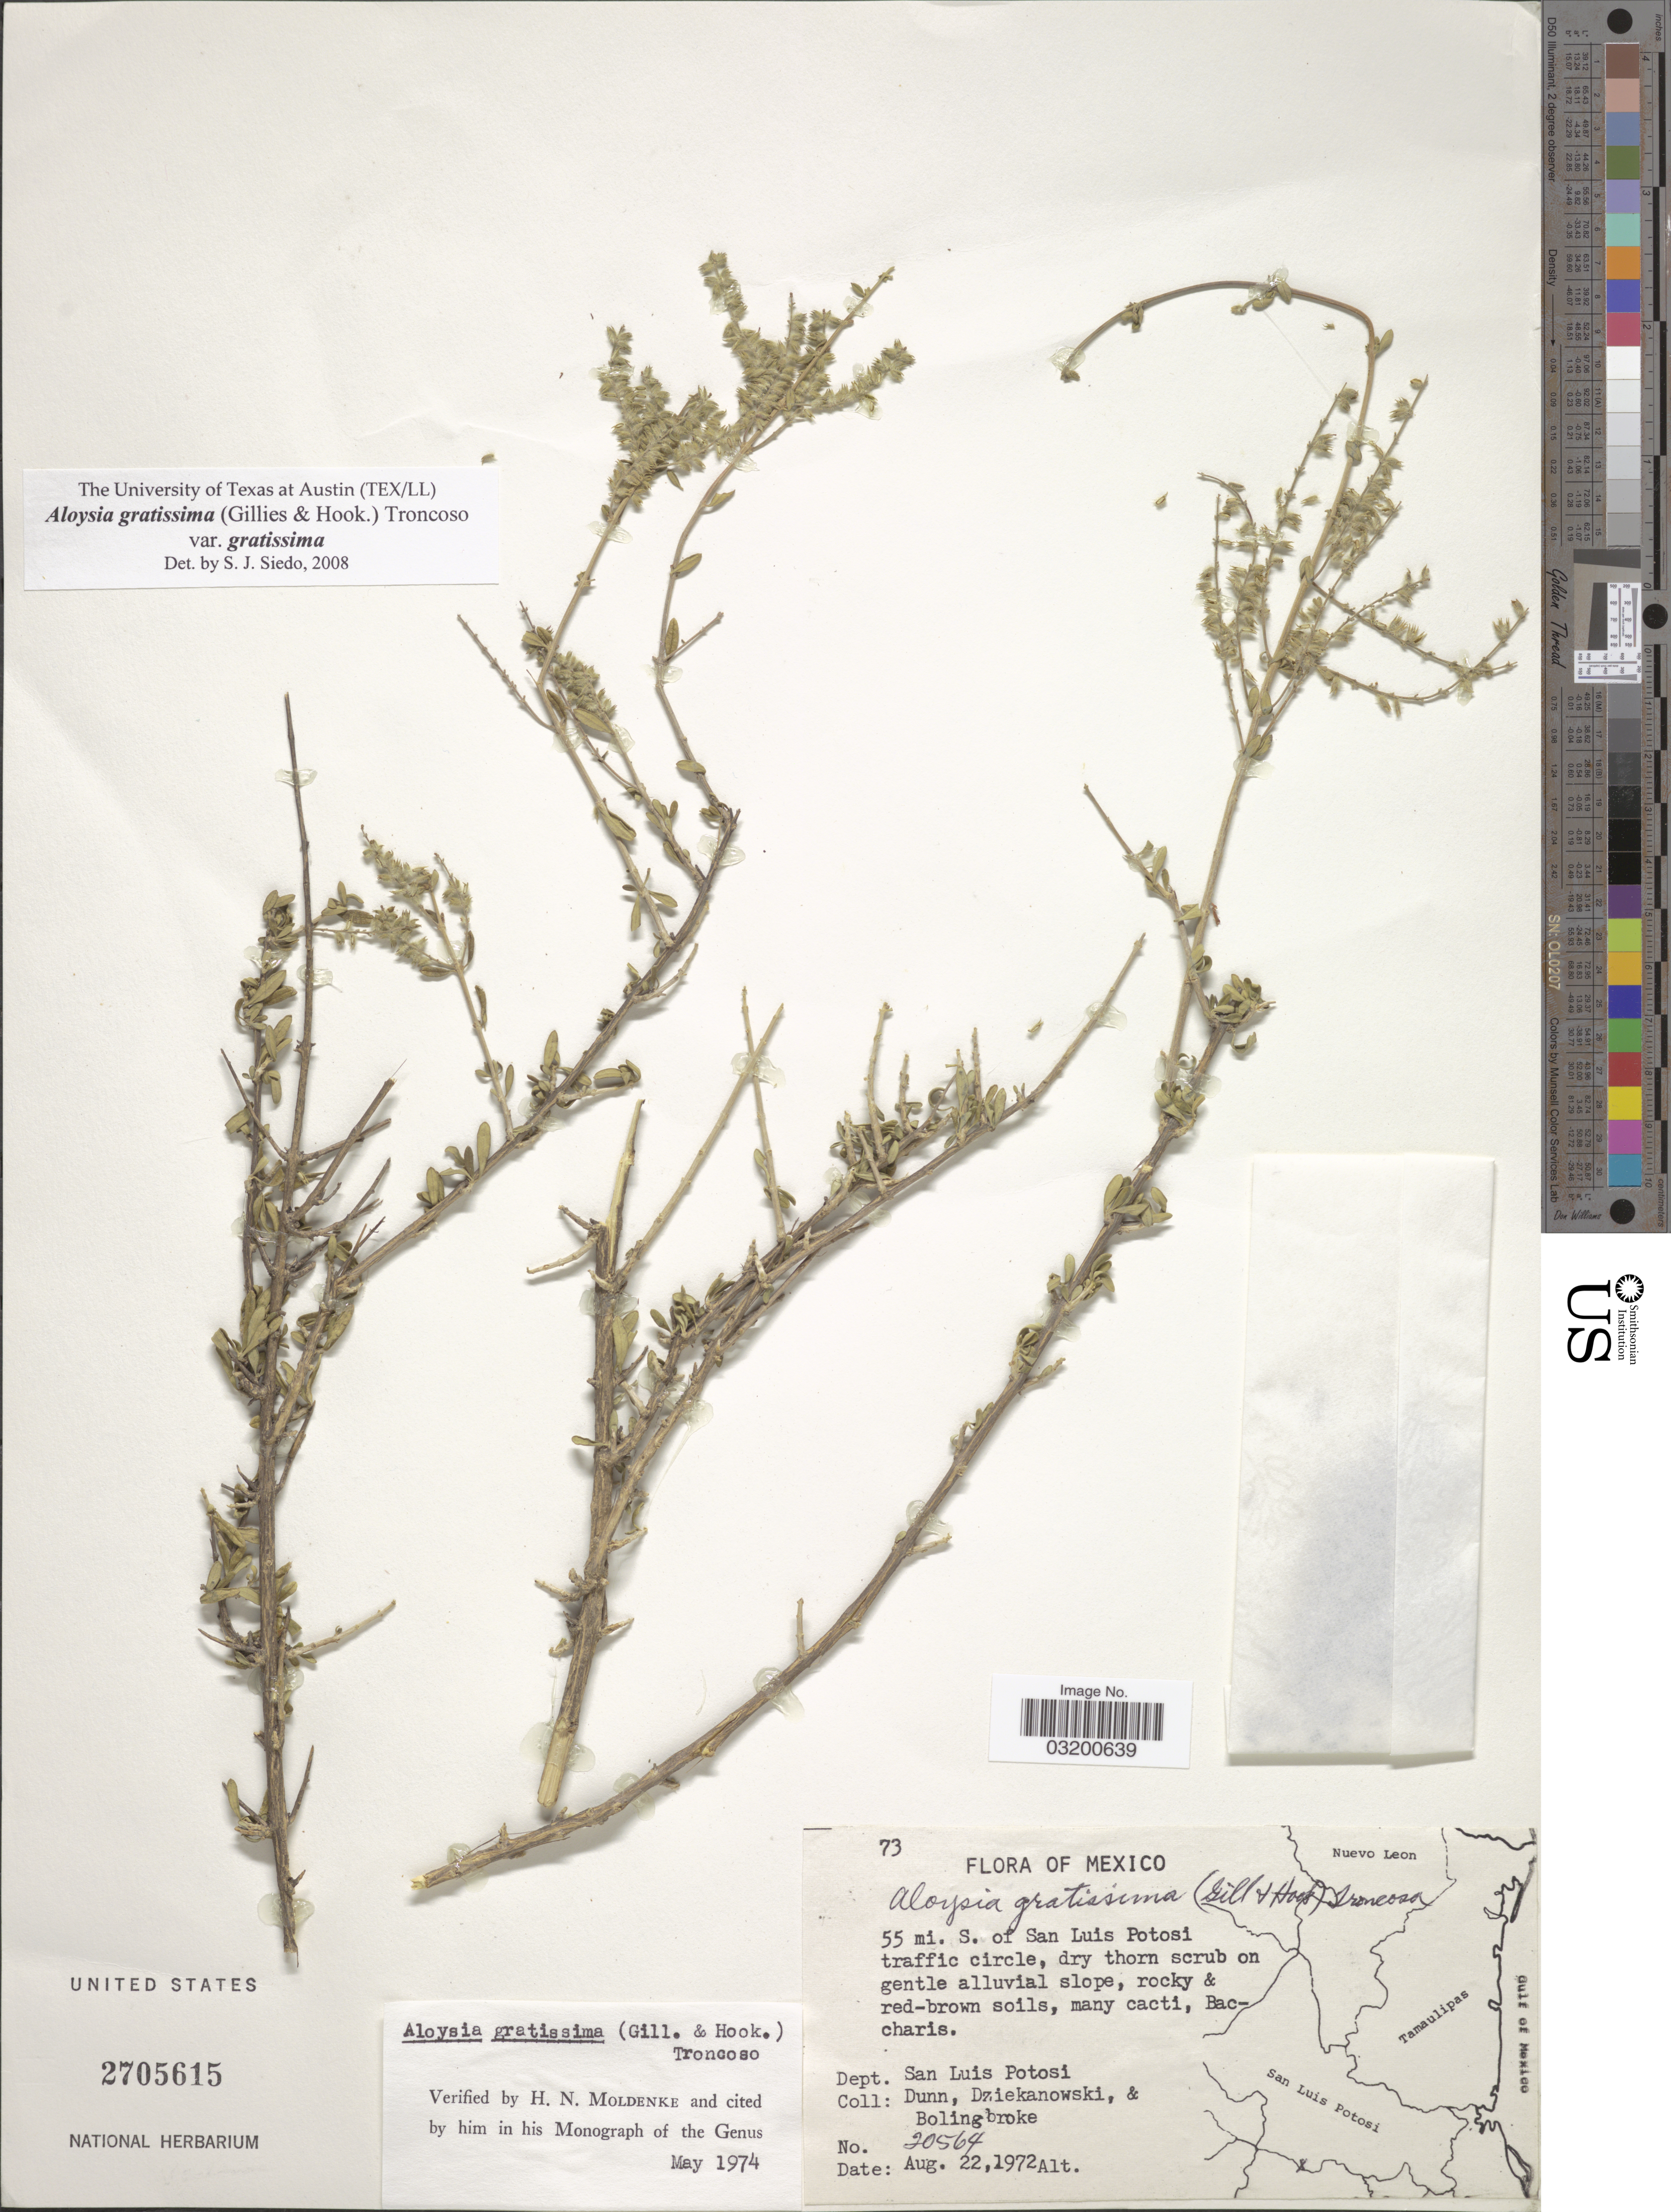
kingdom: Plantae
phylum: Tracheophyta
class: Magnoliopsida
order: Lamiales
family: Verbenaceae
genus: Aloysia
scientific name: Aloysia gratissima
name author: (Gillies & Hook.) Tronc.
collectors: Dunn, --, -. Dziekanowski & -. Bolingbroke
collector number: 20564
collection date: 1972-08-22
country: Mexico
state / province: San Luis Potosí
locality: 55 mi. S. of San Luis Potosi traffic circle.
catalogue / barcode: US 2705615